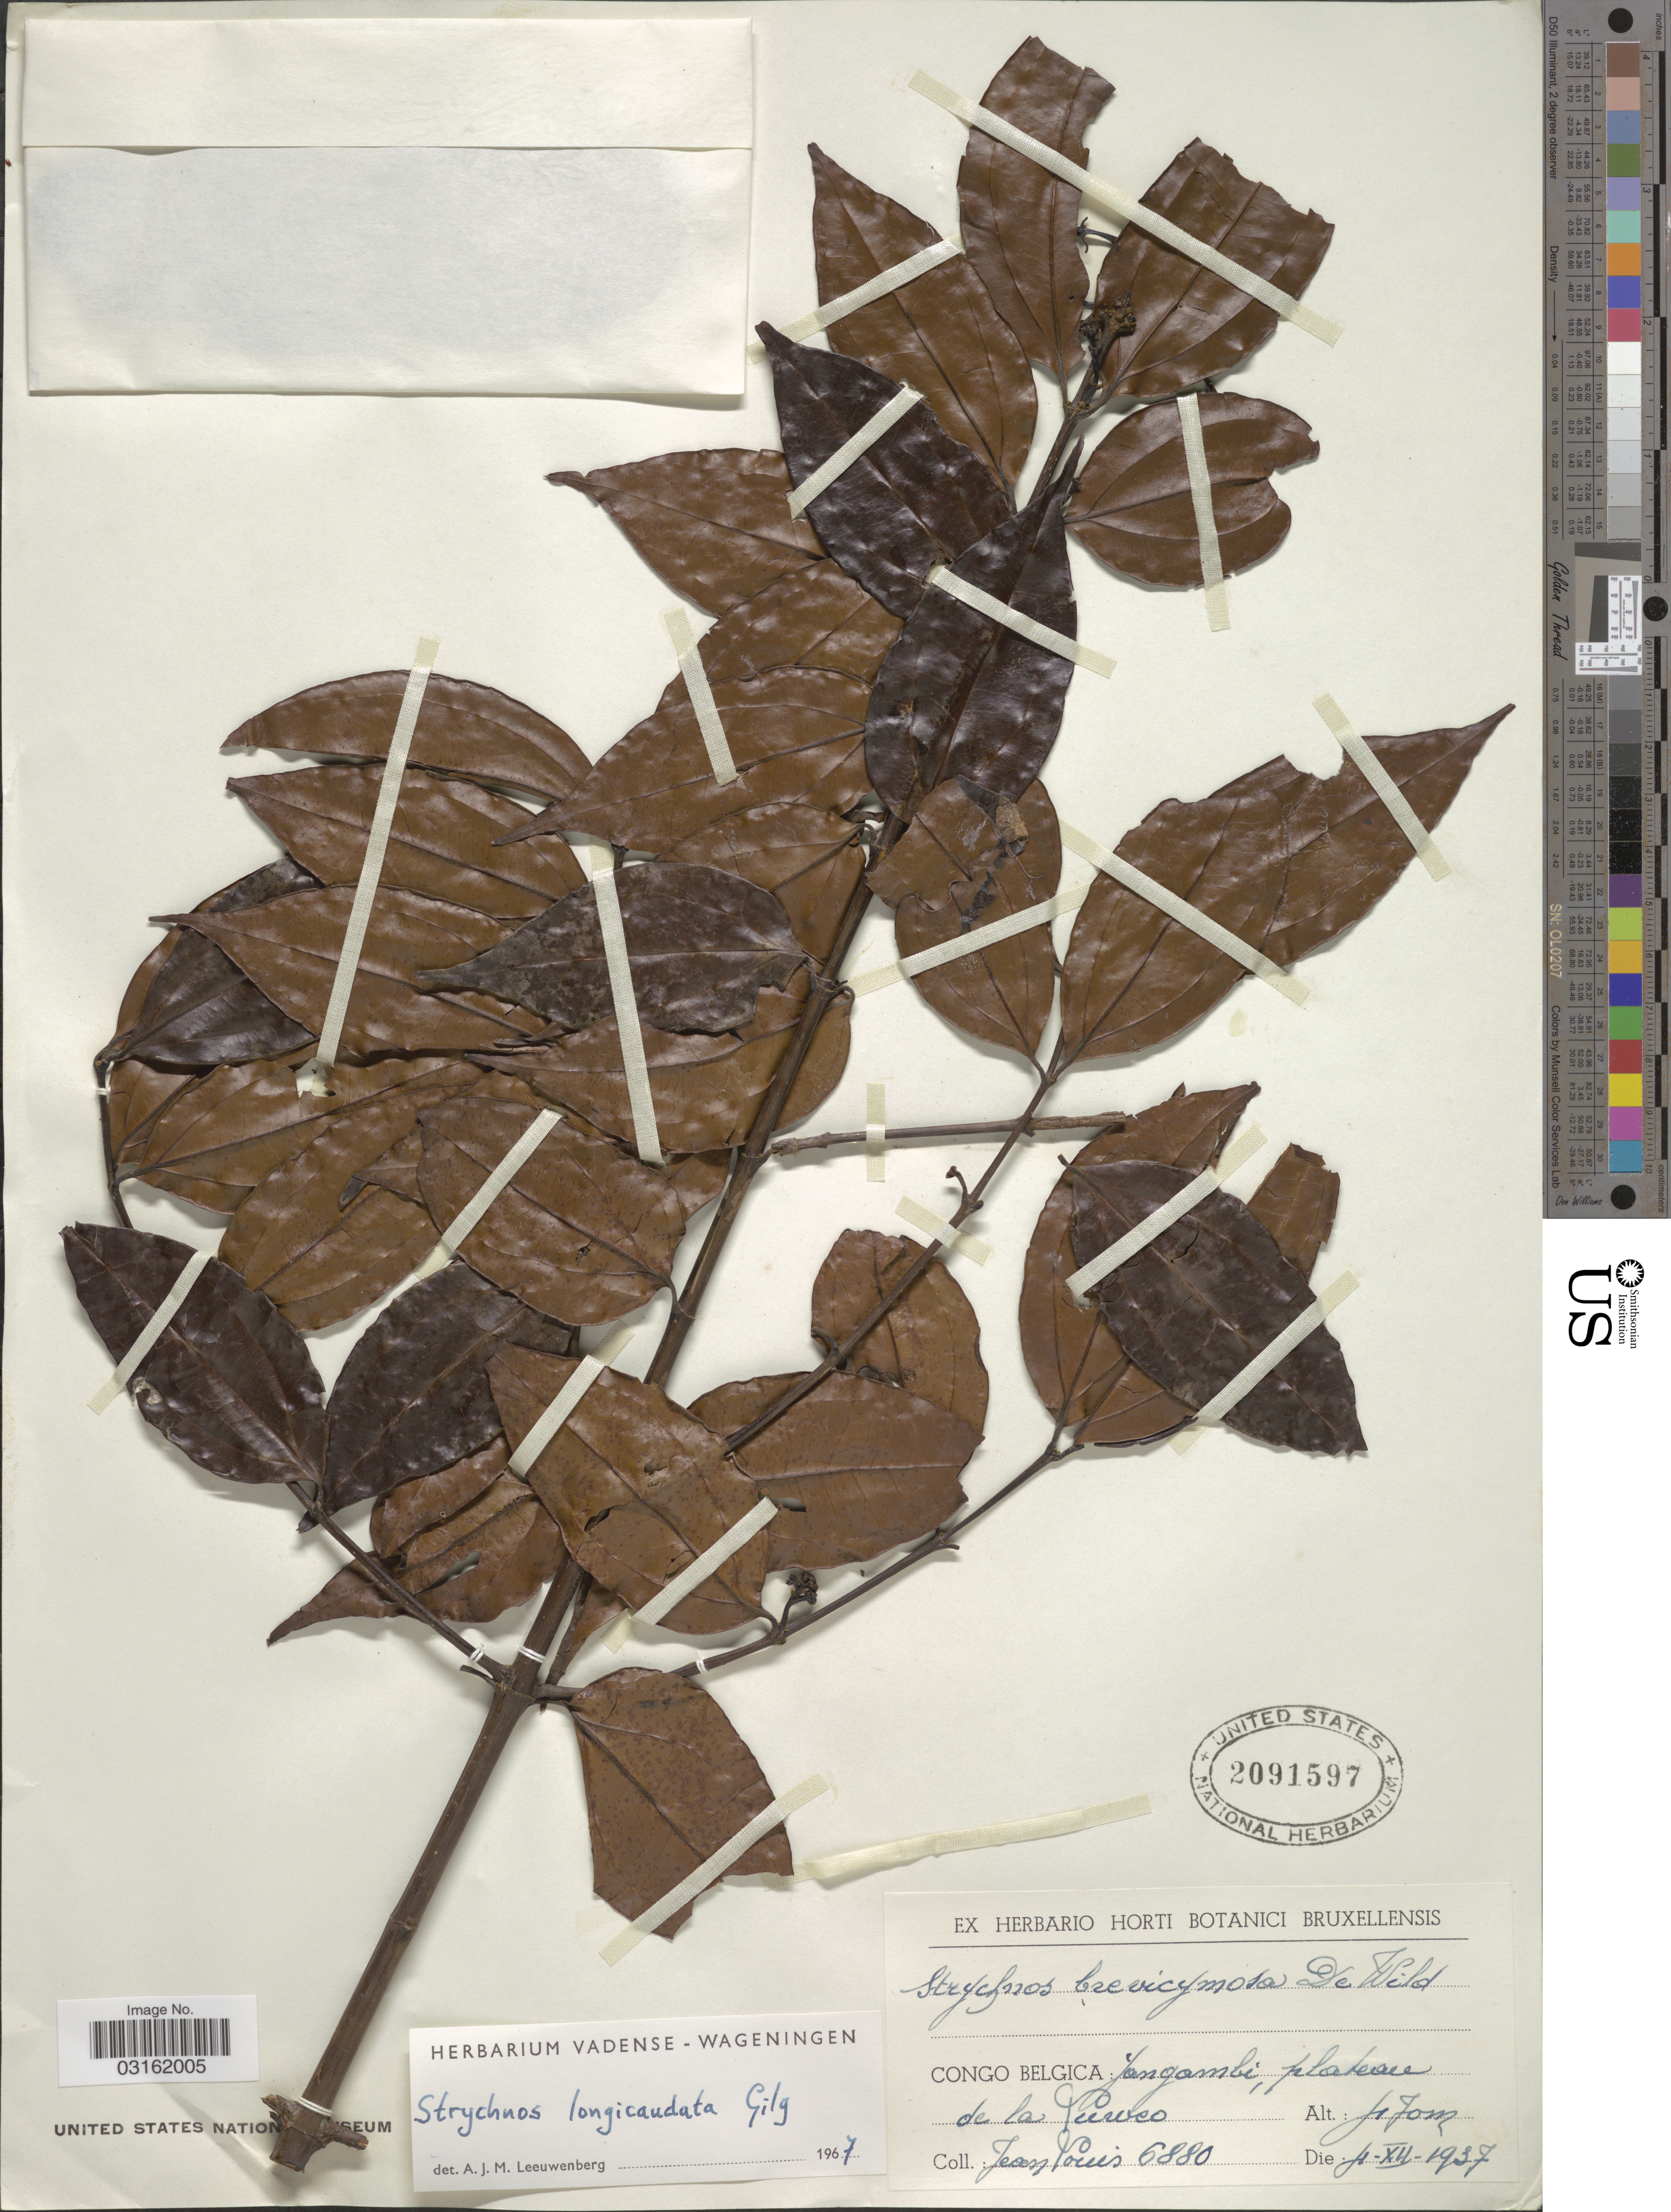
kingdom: Plantae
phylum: Tracheophyta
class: Magnoliopsida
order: Gentianales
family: Loganiaceae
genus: Strychnos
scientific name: Strychnos longicaudata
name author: Gilg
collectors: J. Louis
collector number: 6880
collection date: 1937-12-04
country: Congo, Democratic Republic of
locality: Congo Belgica: Yangambi, plateau de la Luweo.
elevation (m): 470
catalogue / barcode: US 2091597